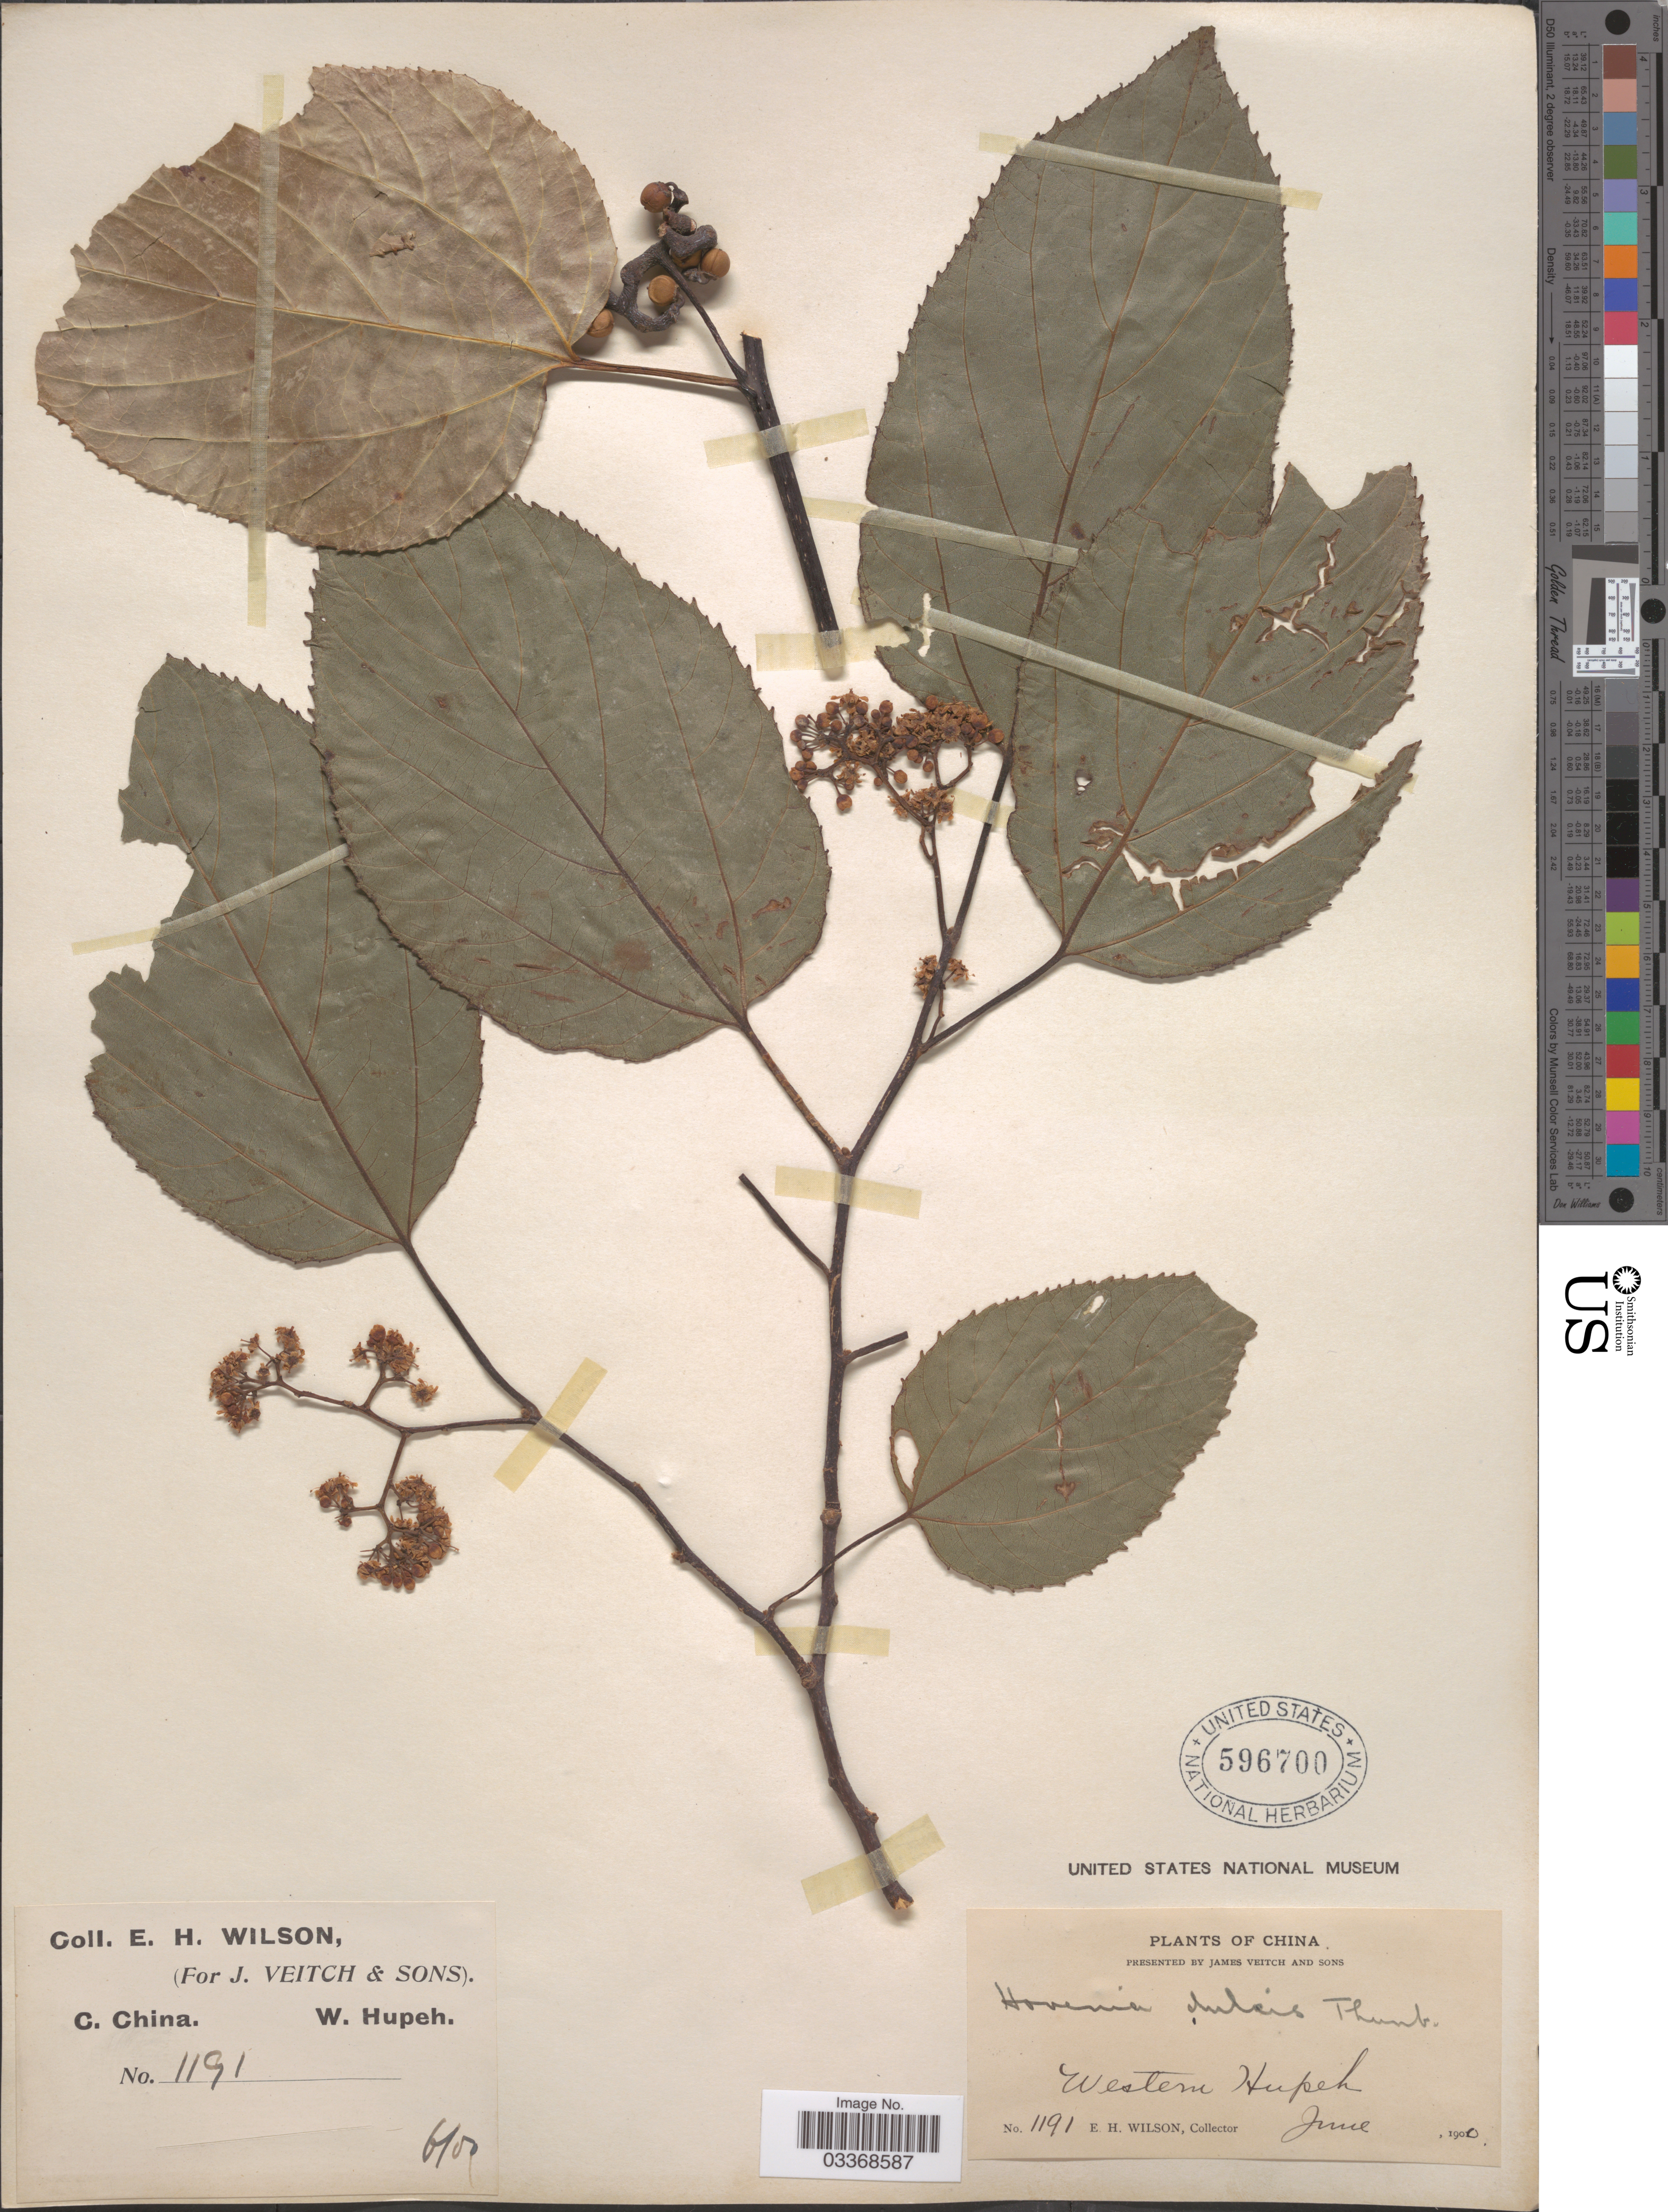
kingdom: Plantae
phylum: Tracheophyta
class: Magnoliopsida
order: Rosales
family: Rhamnaceae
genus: Hovenia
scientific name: Hovenia dulcis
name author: Thunb.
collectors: E. Wilson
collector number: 1191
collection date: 1900-06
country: China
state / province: Hubei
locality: C. China. Western Hupeh.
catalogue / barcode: US 596700